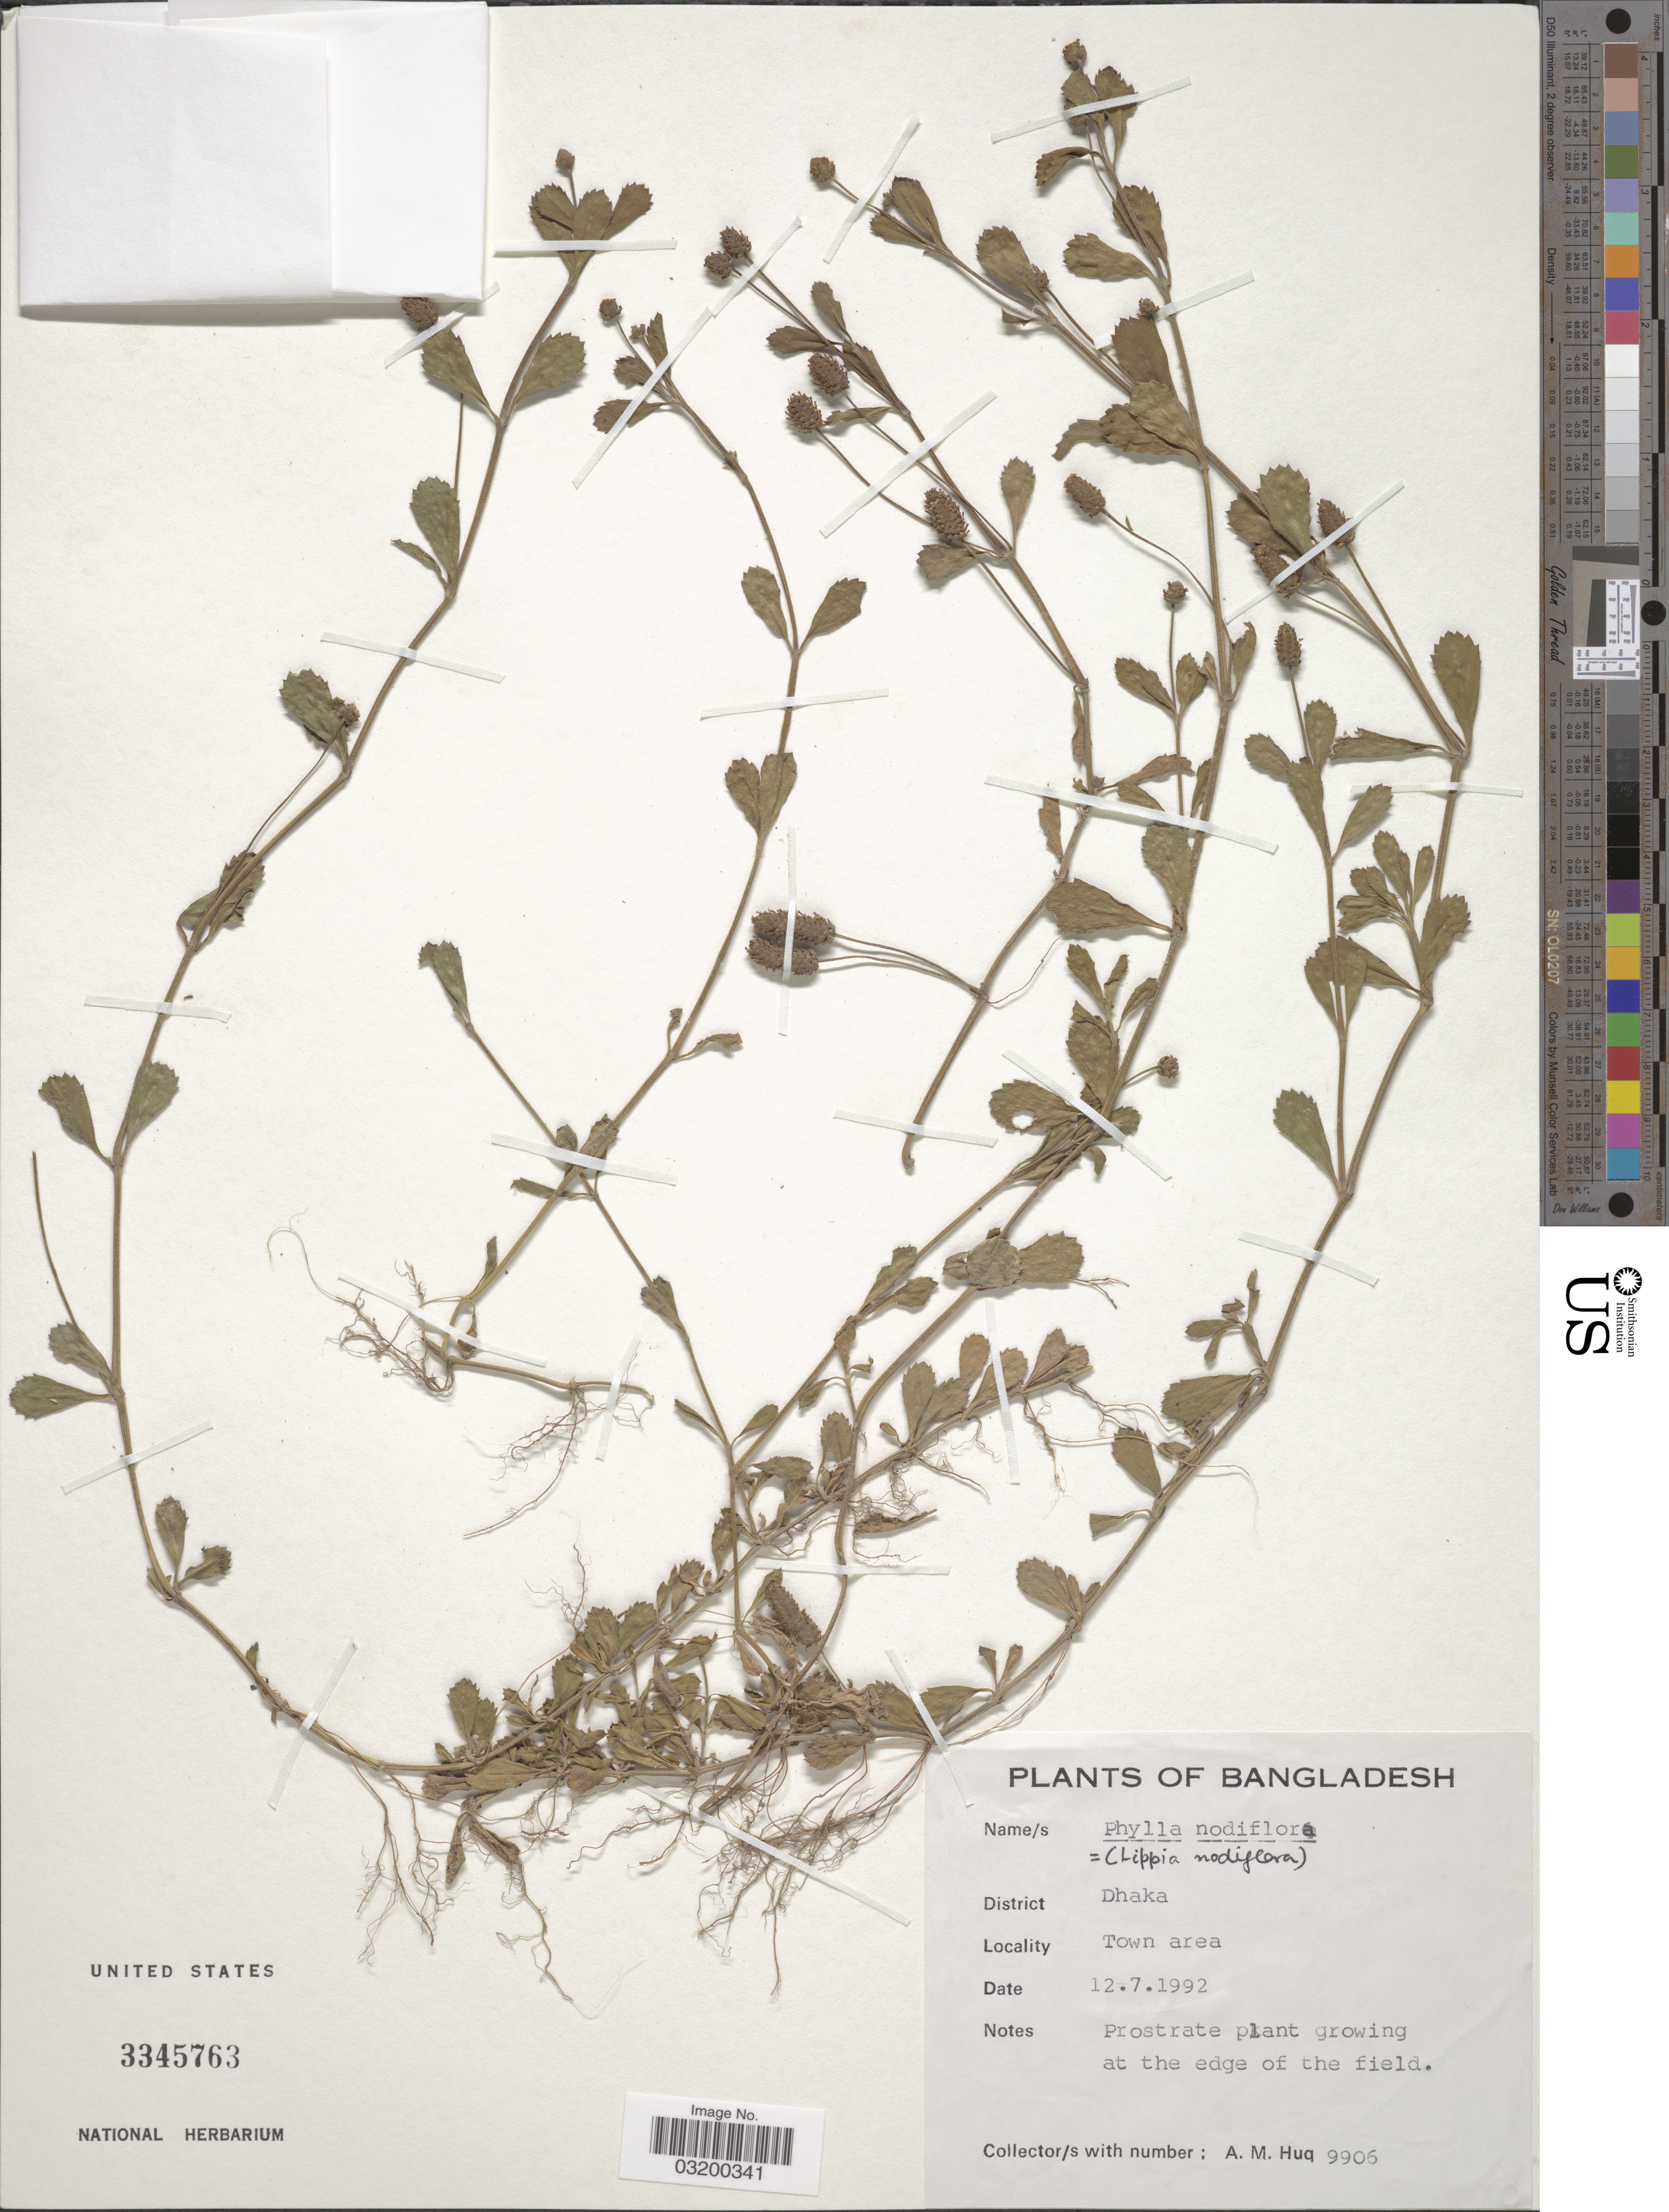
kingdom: Plantae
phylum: Tracheophyta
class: Magnoliopsida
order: Lamiales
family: Verbenaceae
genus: Phyla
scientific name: Phyla nodiflora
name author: (L.) Greene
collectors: A. M. Huq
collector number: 9906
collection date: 1992-07-12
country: Bangladesh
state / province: Dhaka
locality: District Dhaka. Town area.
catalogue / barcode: US 3345763